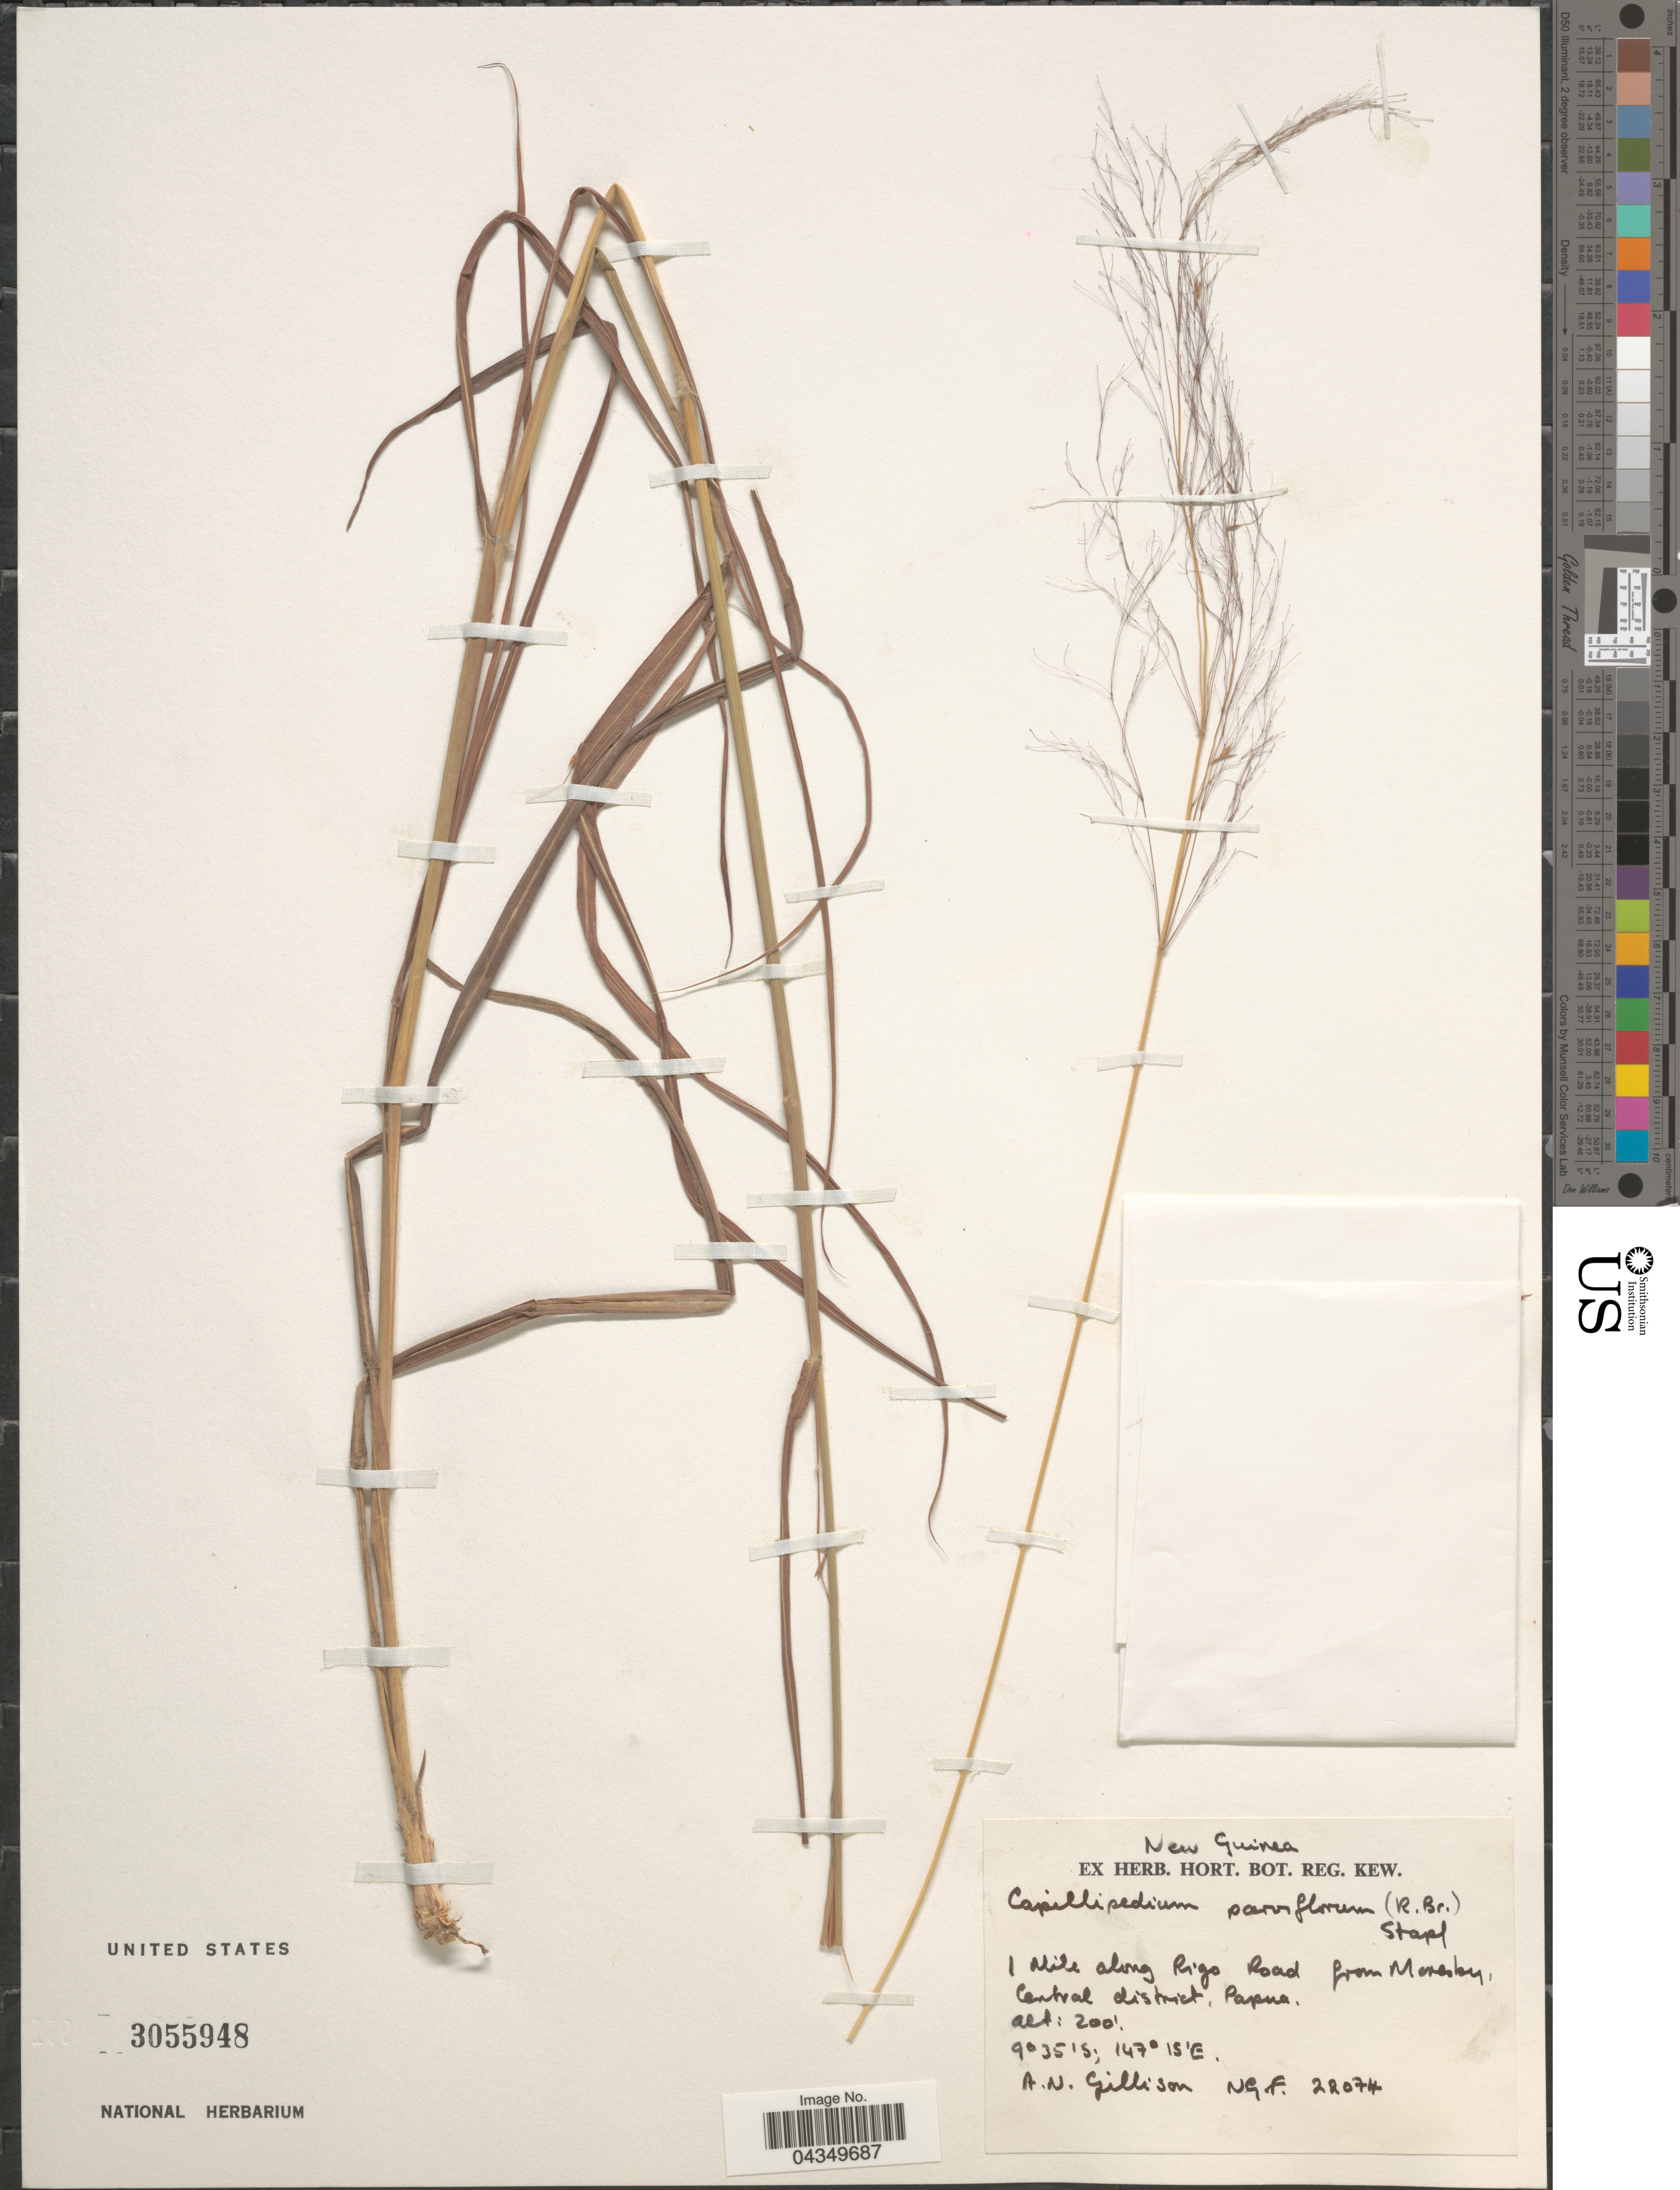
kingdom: Plantae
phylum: Tracheophyta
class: Liliopsida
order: Poales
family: Poaceae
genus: Capillipedium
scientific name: Capillipedium parviflorum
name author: (R. Br.) Stapf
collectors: A. Gillison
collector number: NGF22074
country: Papua New Guinea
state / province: Central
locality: New Guinea. 1 Mile along Rigo Road from Moresby, Central District, Papua.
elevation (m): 61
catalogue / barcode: US 3055948